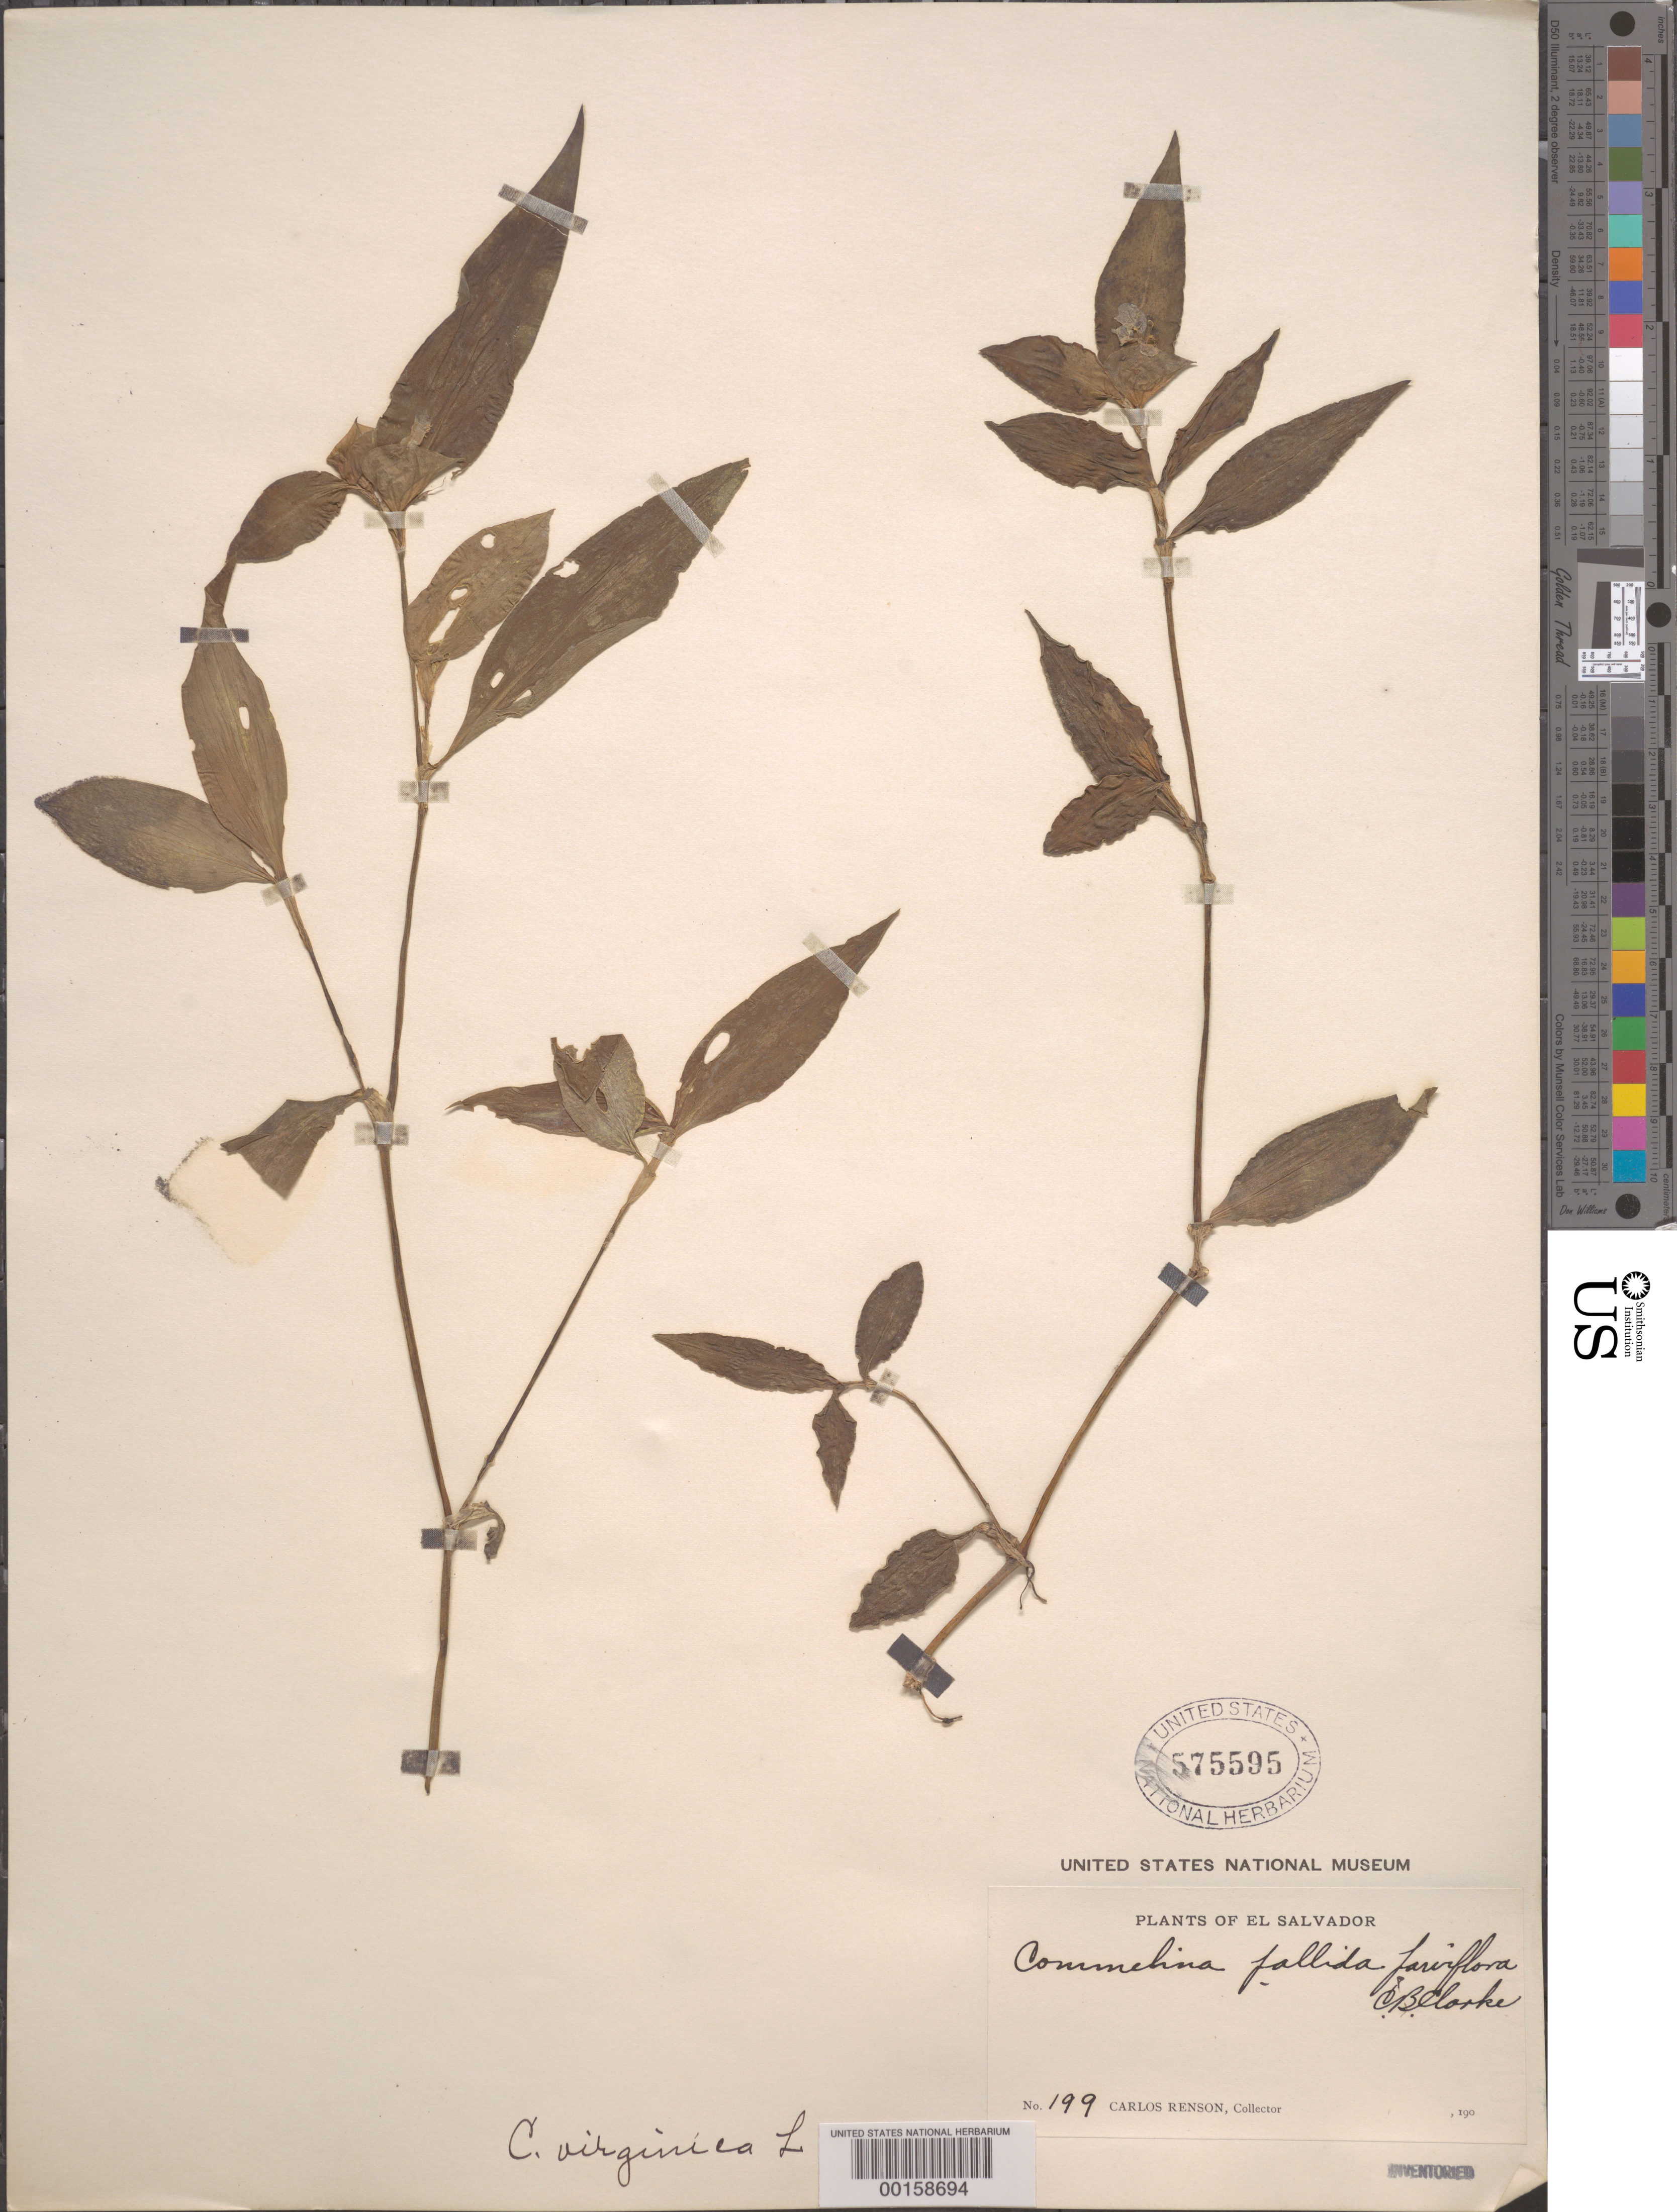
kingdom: Plantae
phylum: Tracheophyta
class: Liliopsida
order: Commelinales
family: Commelinaceae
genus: Commelina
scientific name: Commelina erecta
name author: L.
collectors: C. Renson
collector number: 199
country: El Salvador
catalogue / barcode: US 575595